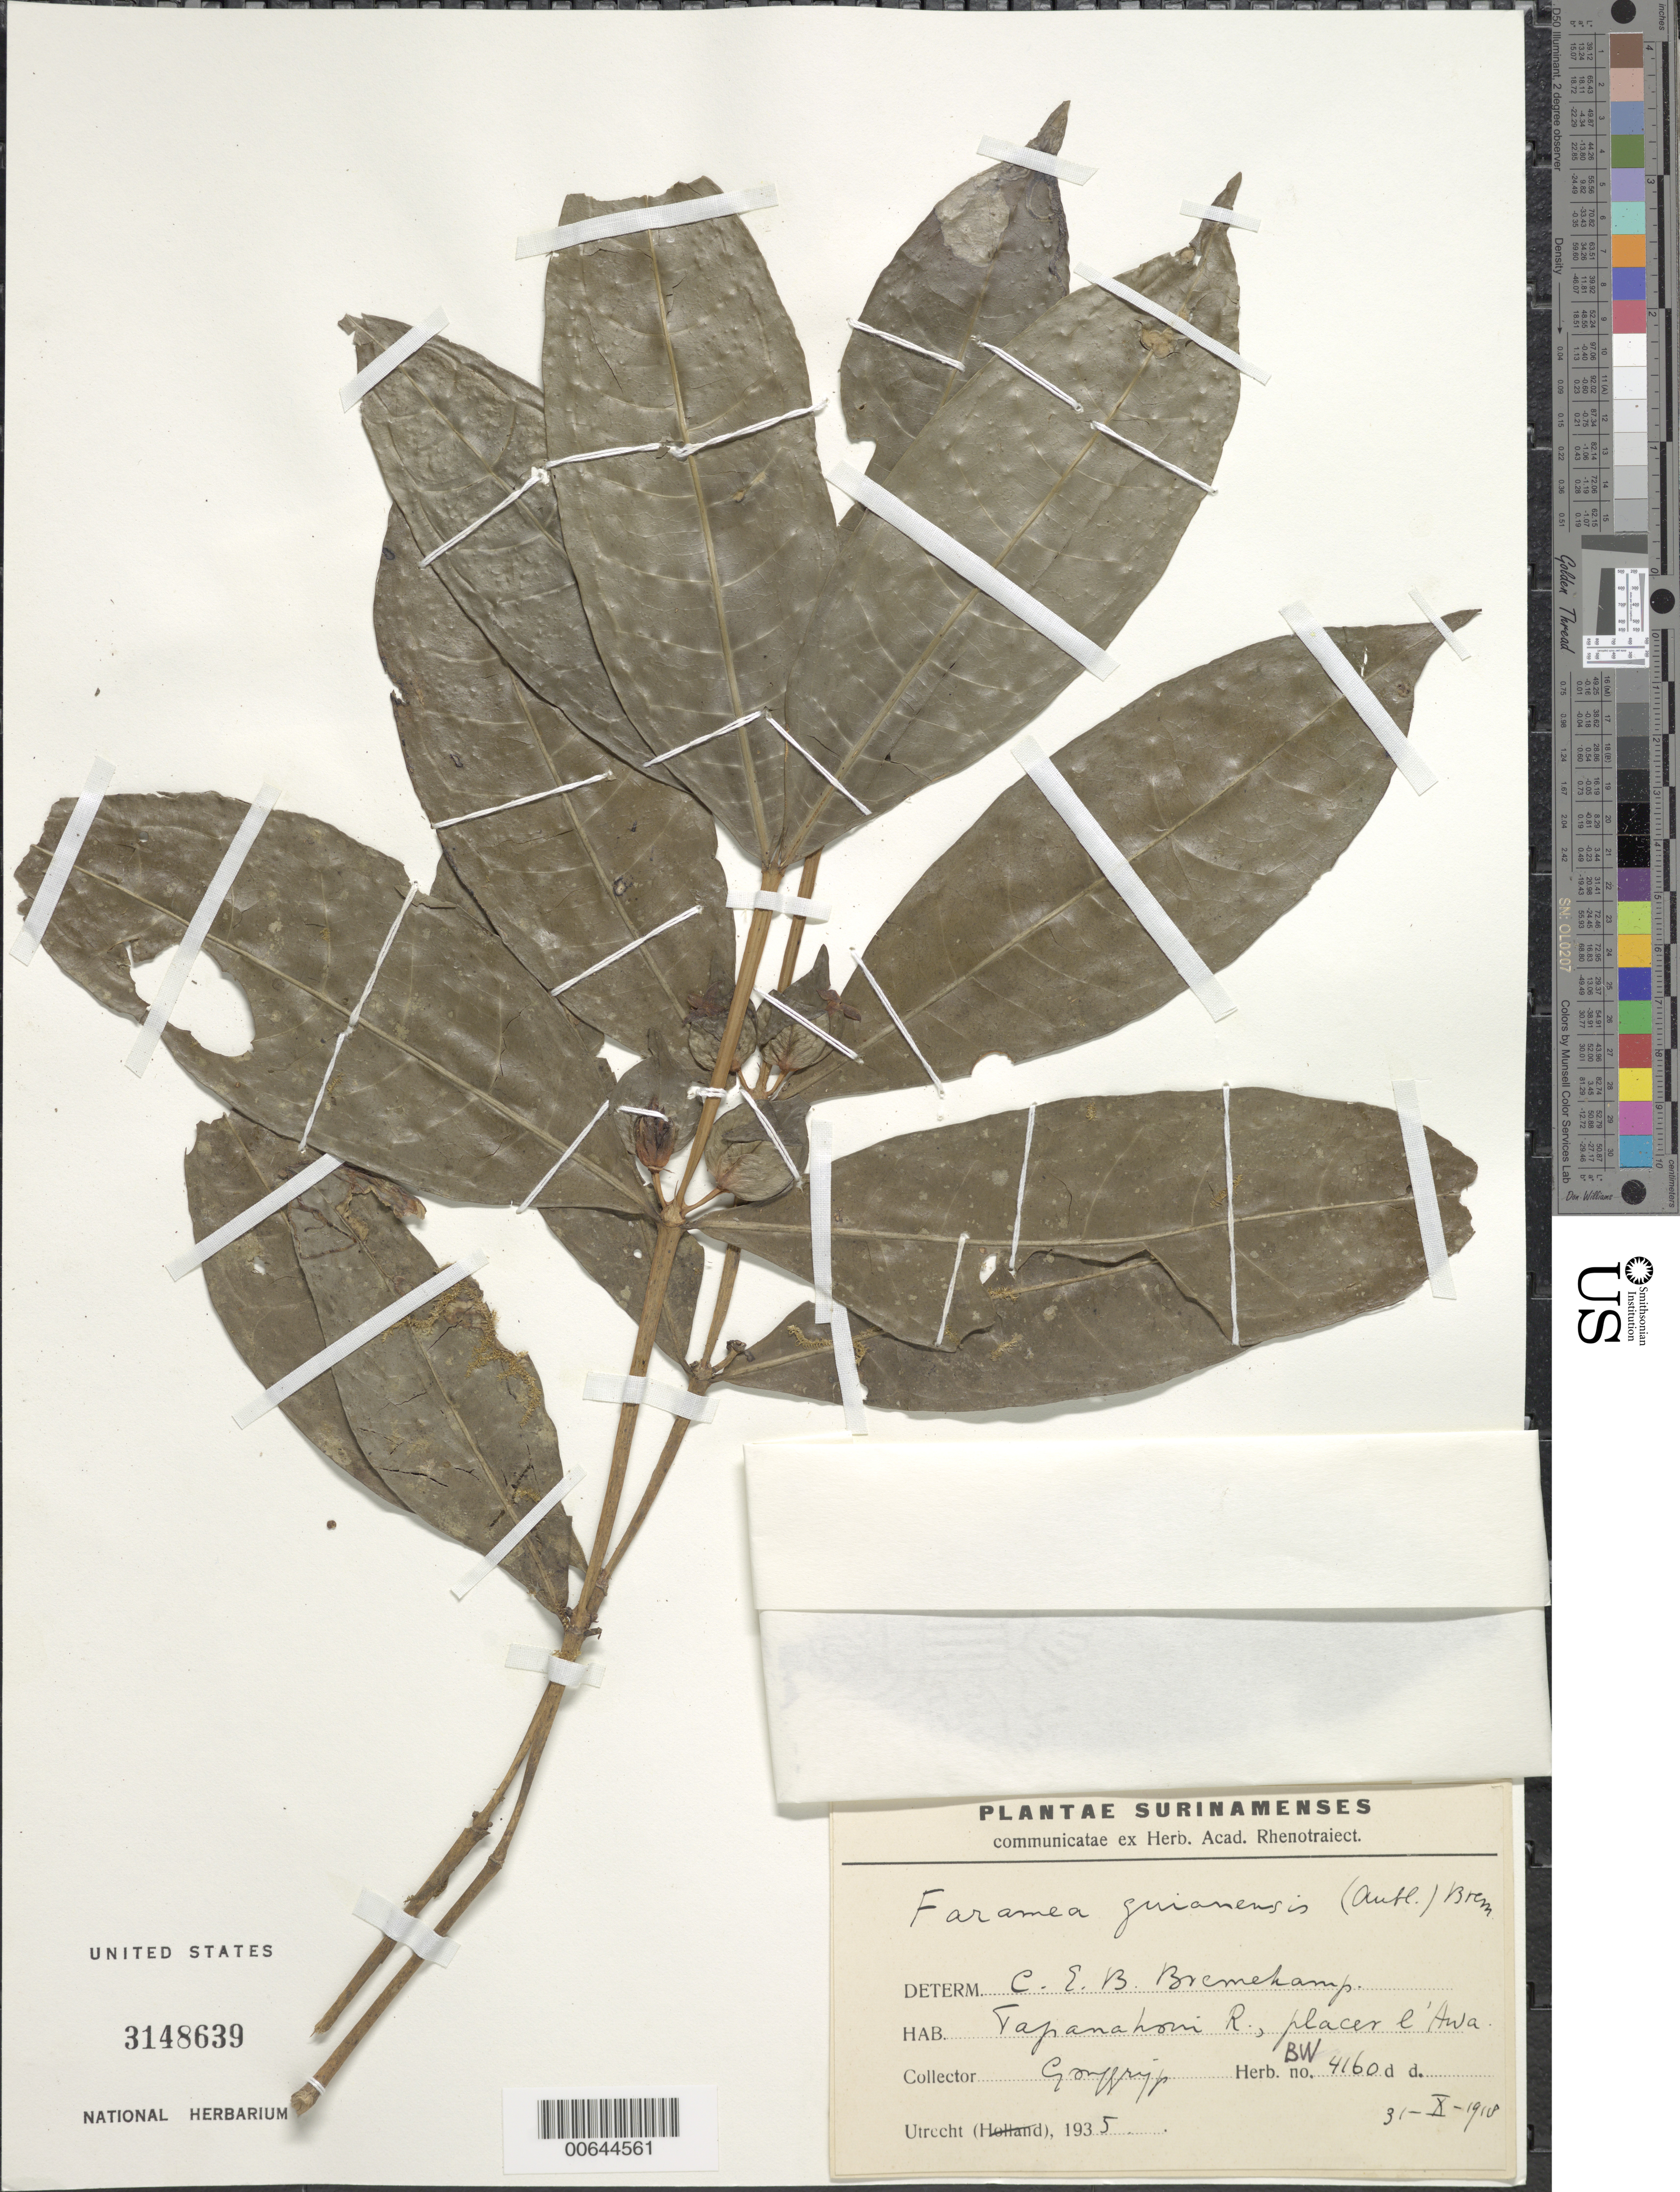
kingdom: Plantae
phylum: Tracheophyta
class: Magnoliopsida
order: Gentianales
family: Rubiaceae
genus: Faramea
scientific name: Faramea guianensis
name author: (Aubl.) Bremek.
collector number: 4160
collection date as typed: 31-Oct-18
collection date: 1918-10-31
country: Suriname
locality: Tapanahoni R. placer Lawa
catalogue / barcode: US 3148639